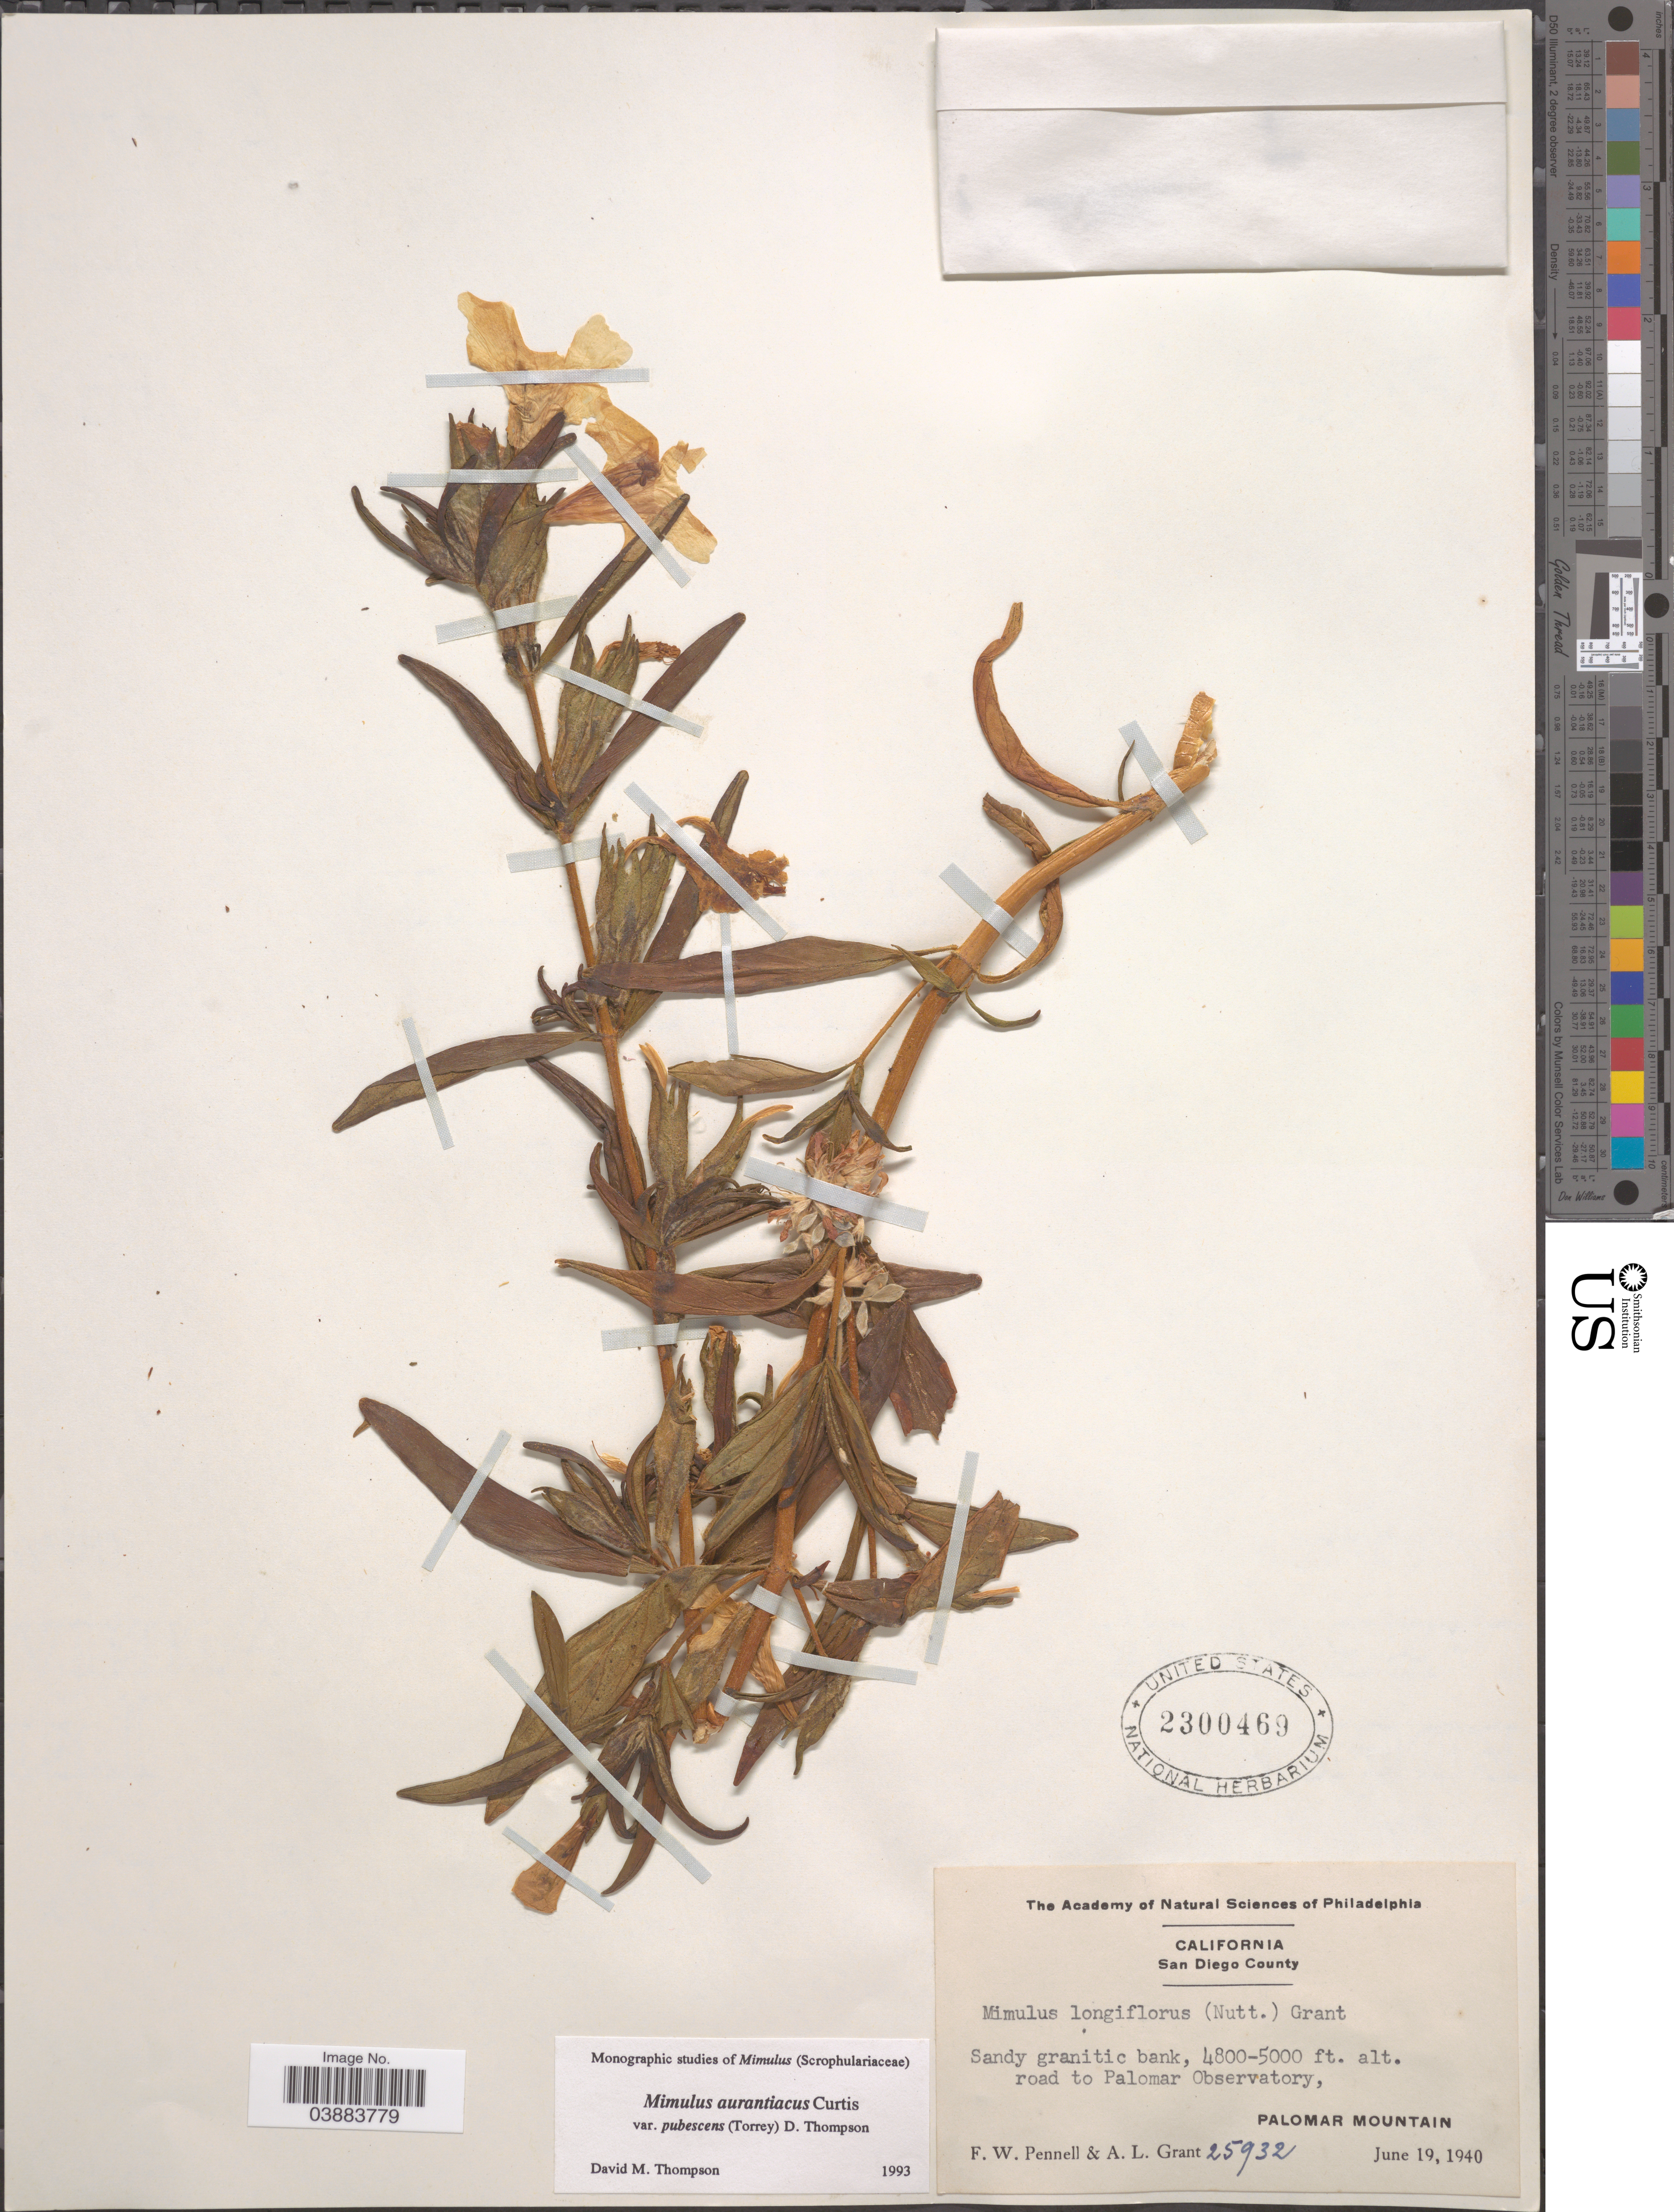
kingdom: Plantae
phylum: Tracheophyta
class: Magnoliopsida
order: Lamiales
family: Phrymaceae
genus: Diplacus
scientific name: Diplacus aurantiacus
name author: (Curtis) Jeps.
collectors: F. W. Pennell & A. L. Grant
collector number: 25932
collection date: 1940-06-19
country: United States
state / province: California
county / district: San Diego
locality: San Diego County. Road to Palomar Aboservatory, Palomar Mountain.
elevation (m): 1463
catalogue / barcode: US 2300469